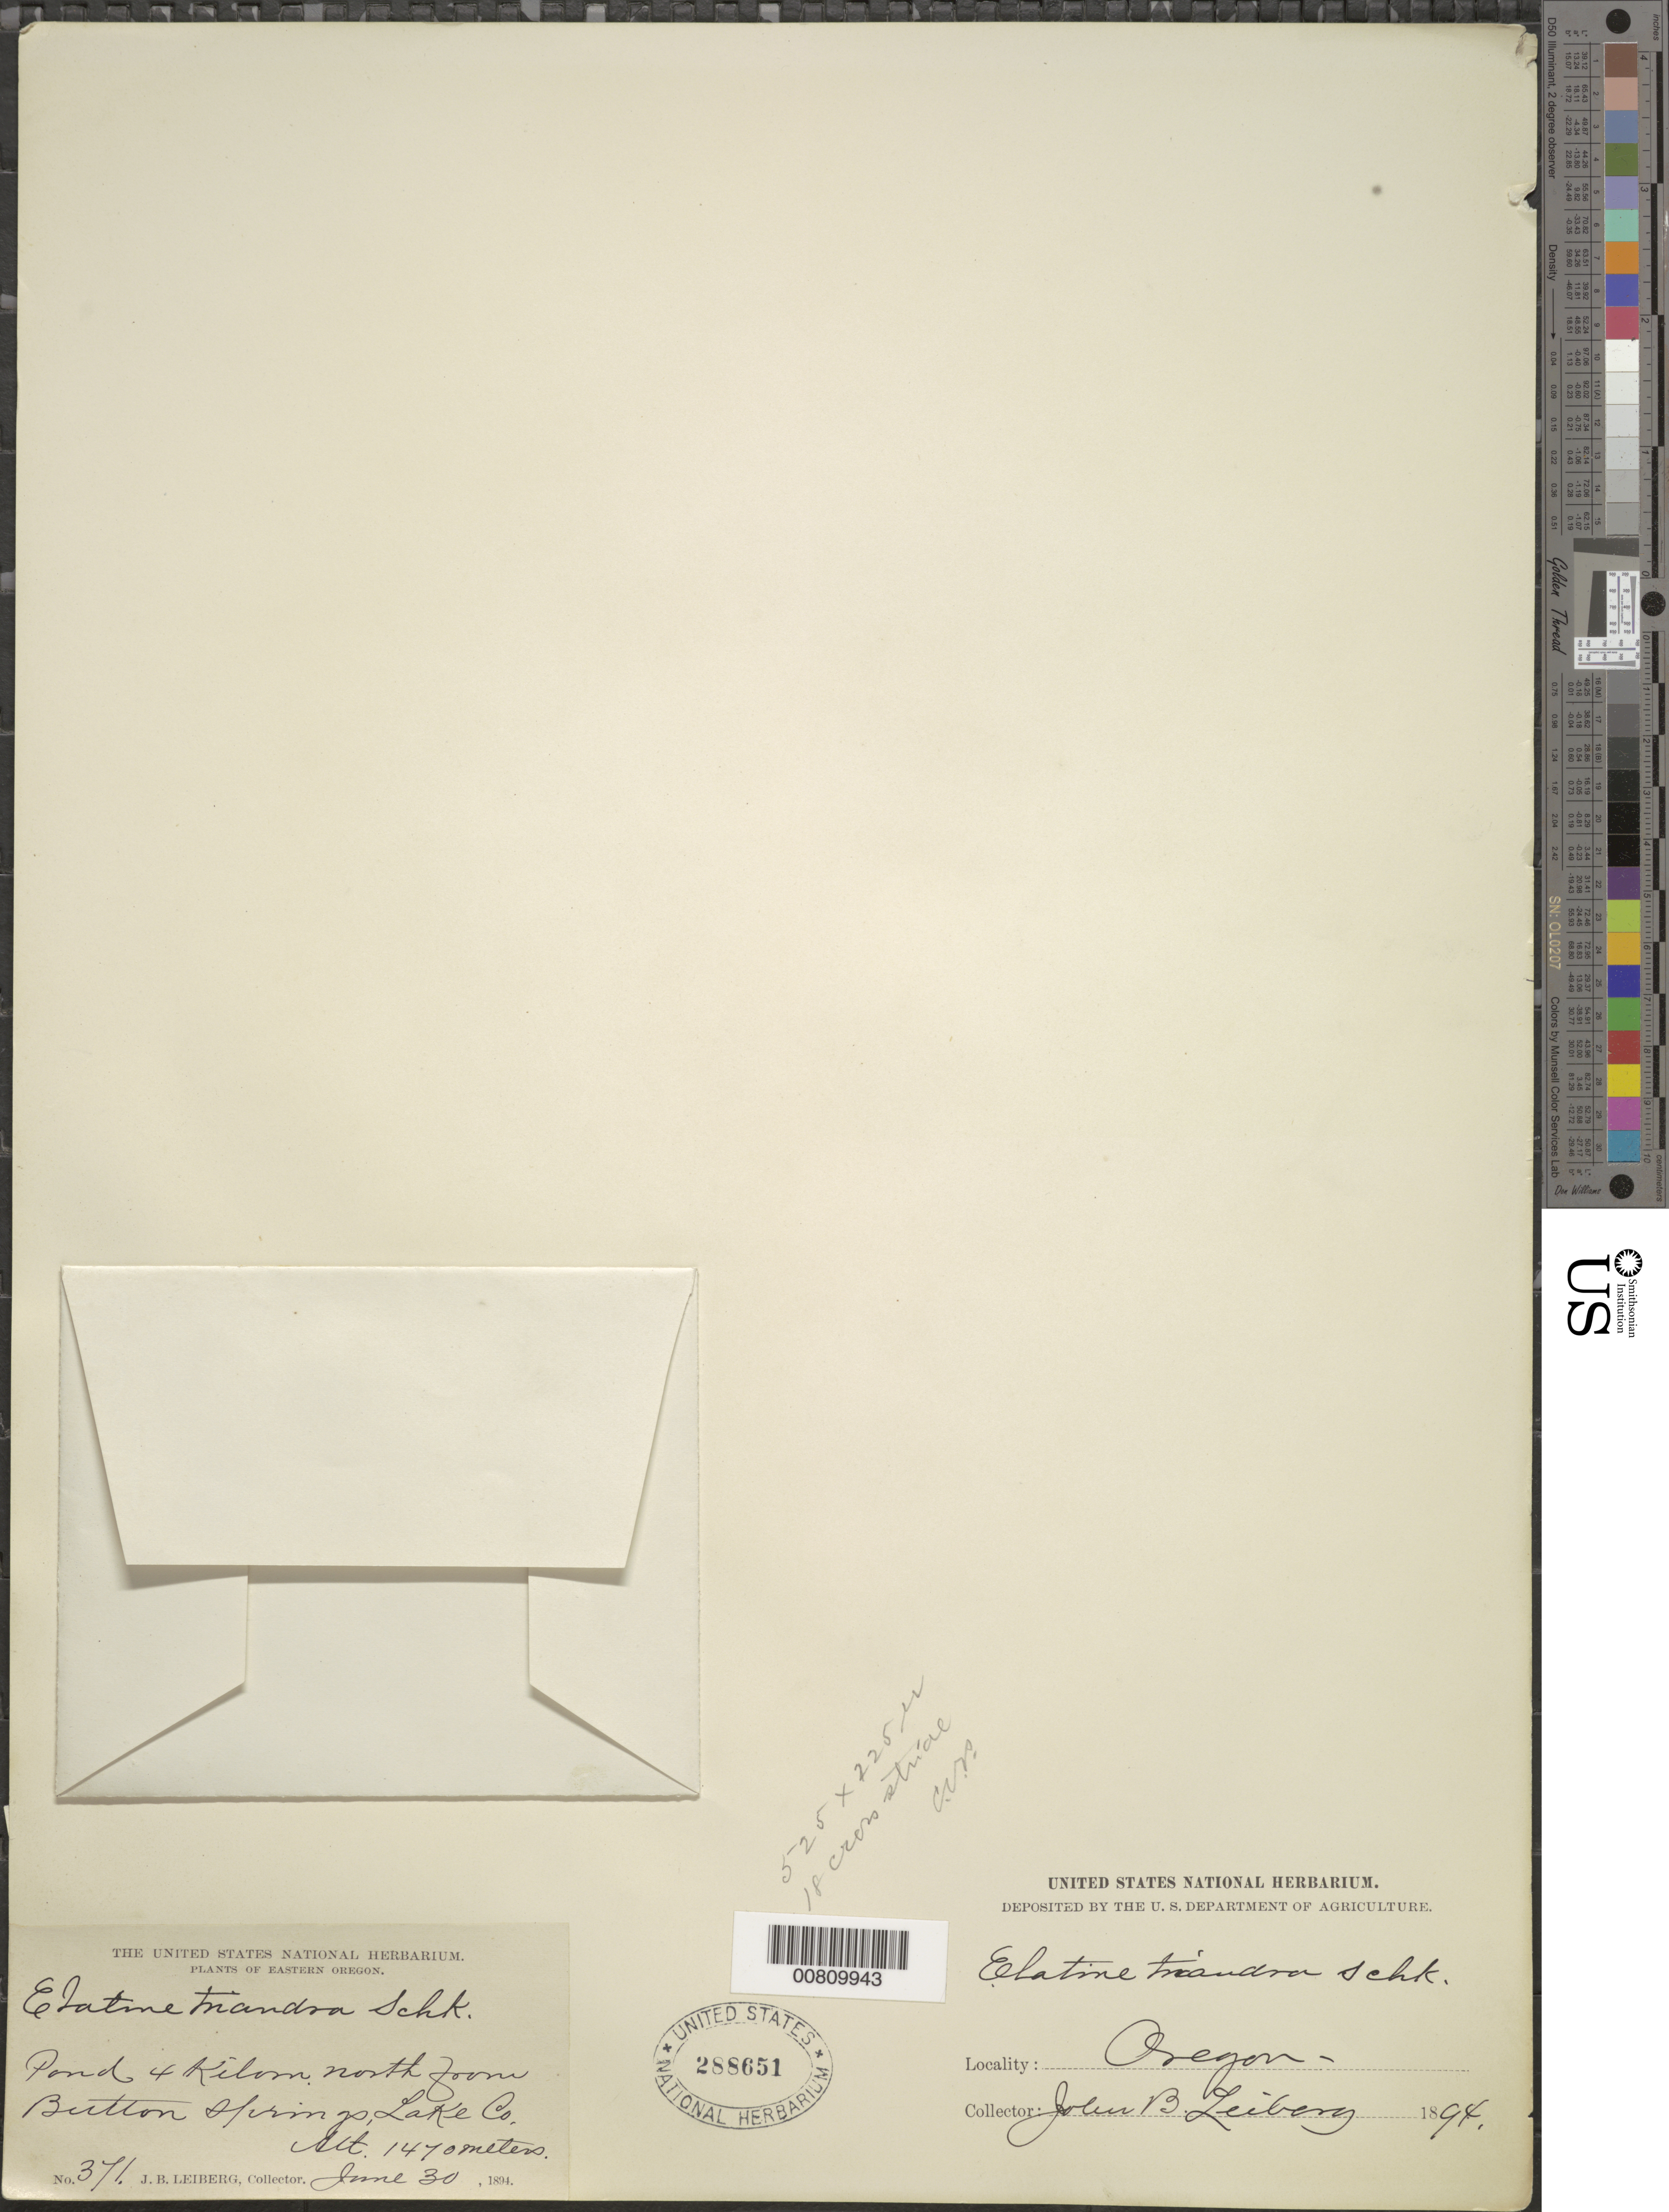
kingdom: Plantae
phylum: Tracheophyta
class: Magnoliopsida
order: Malpighiales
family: Elatinaceae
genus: Elatine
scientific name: Elatine triandra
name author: Schkuhr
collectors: J. Leiberg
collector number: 371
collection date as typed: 30 Jun 1894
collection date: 1894-06-30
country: United States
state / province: Oregon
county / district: Lake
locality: Pond 4 Kilom N from Botton Springs.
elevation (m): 1470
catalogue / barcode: US 288651